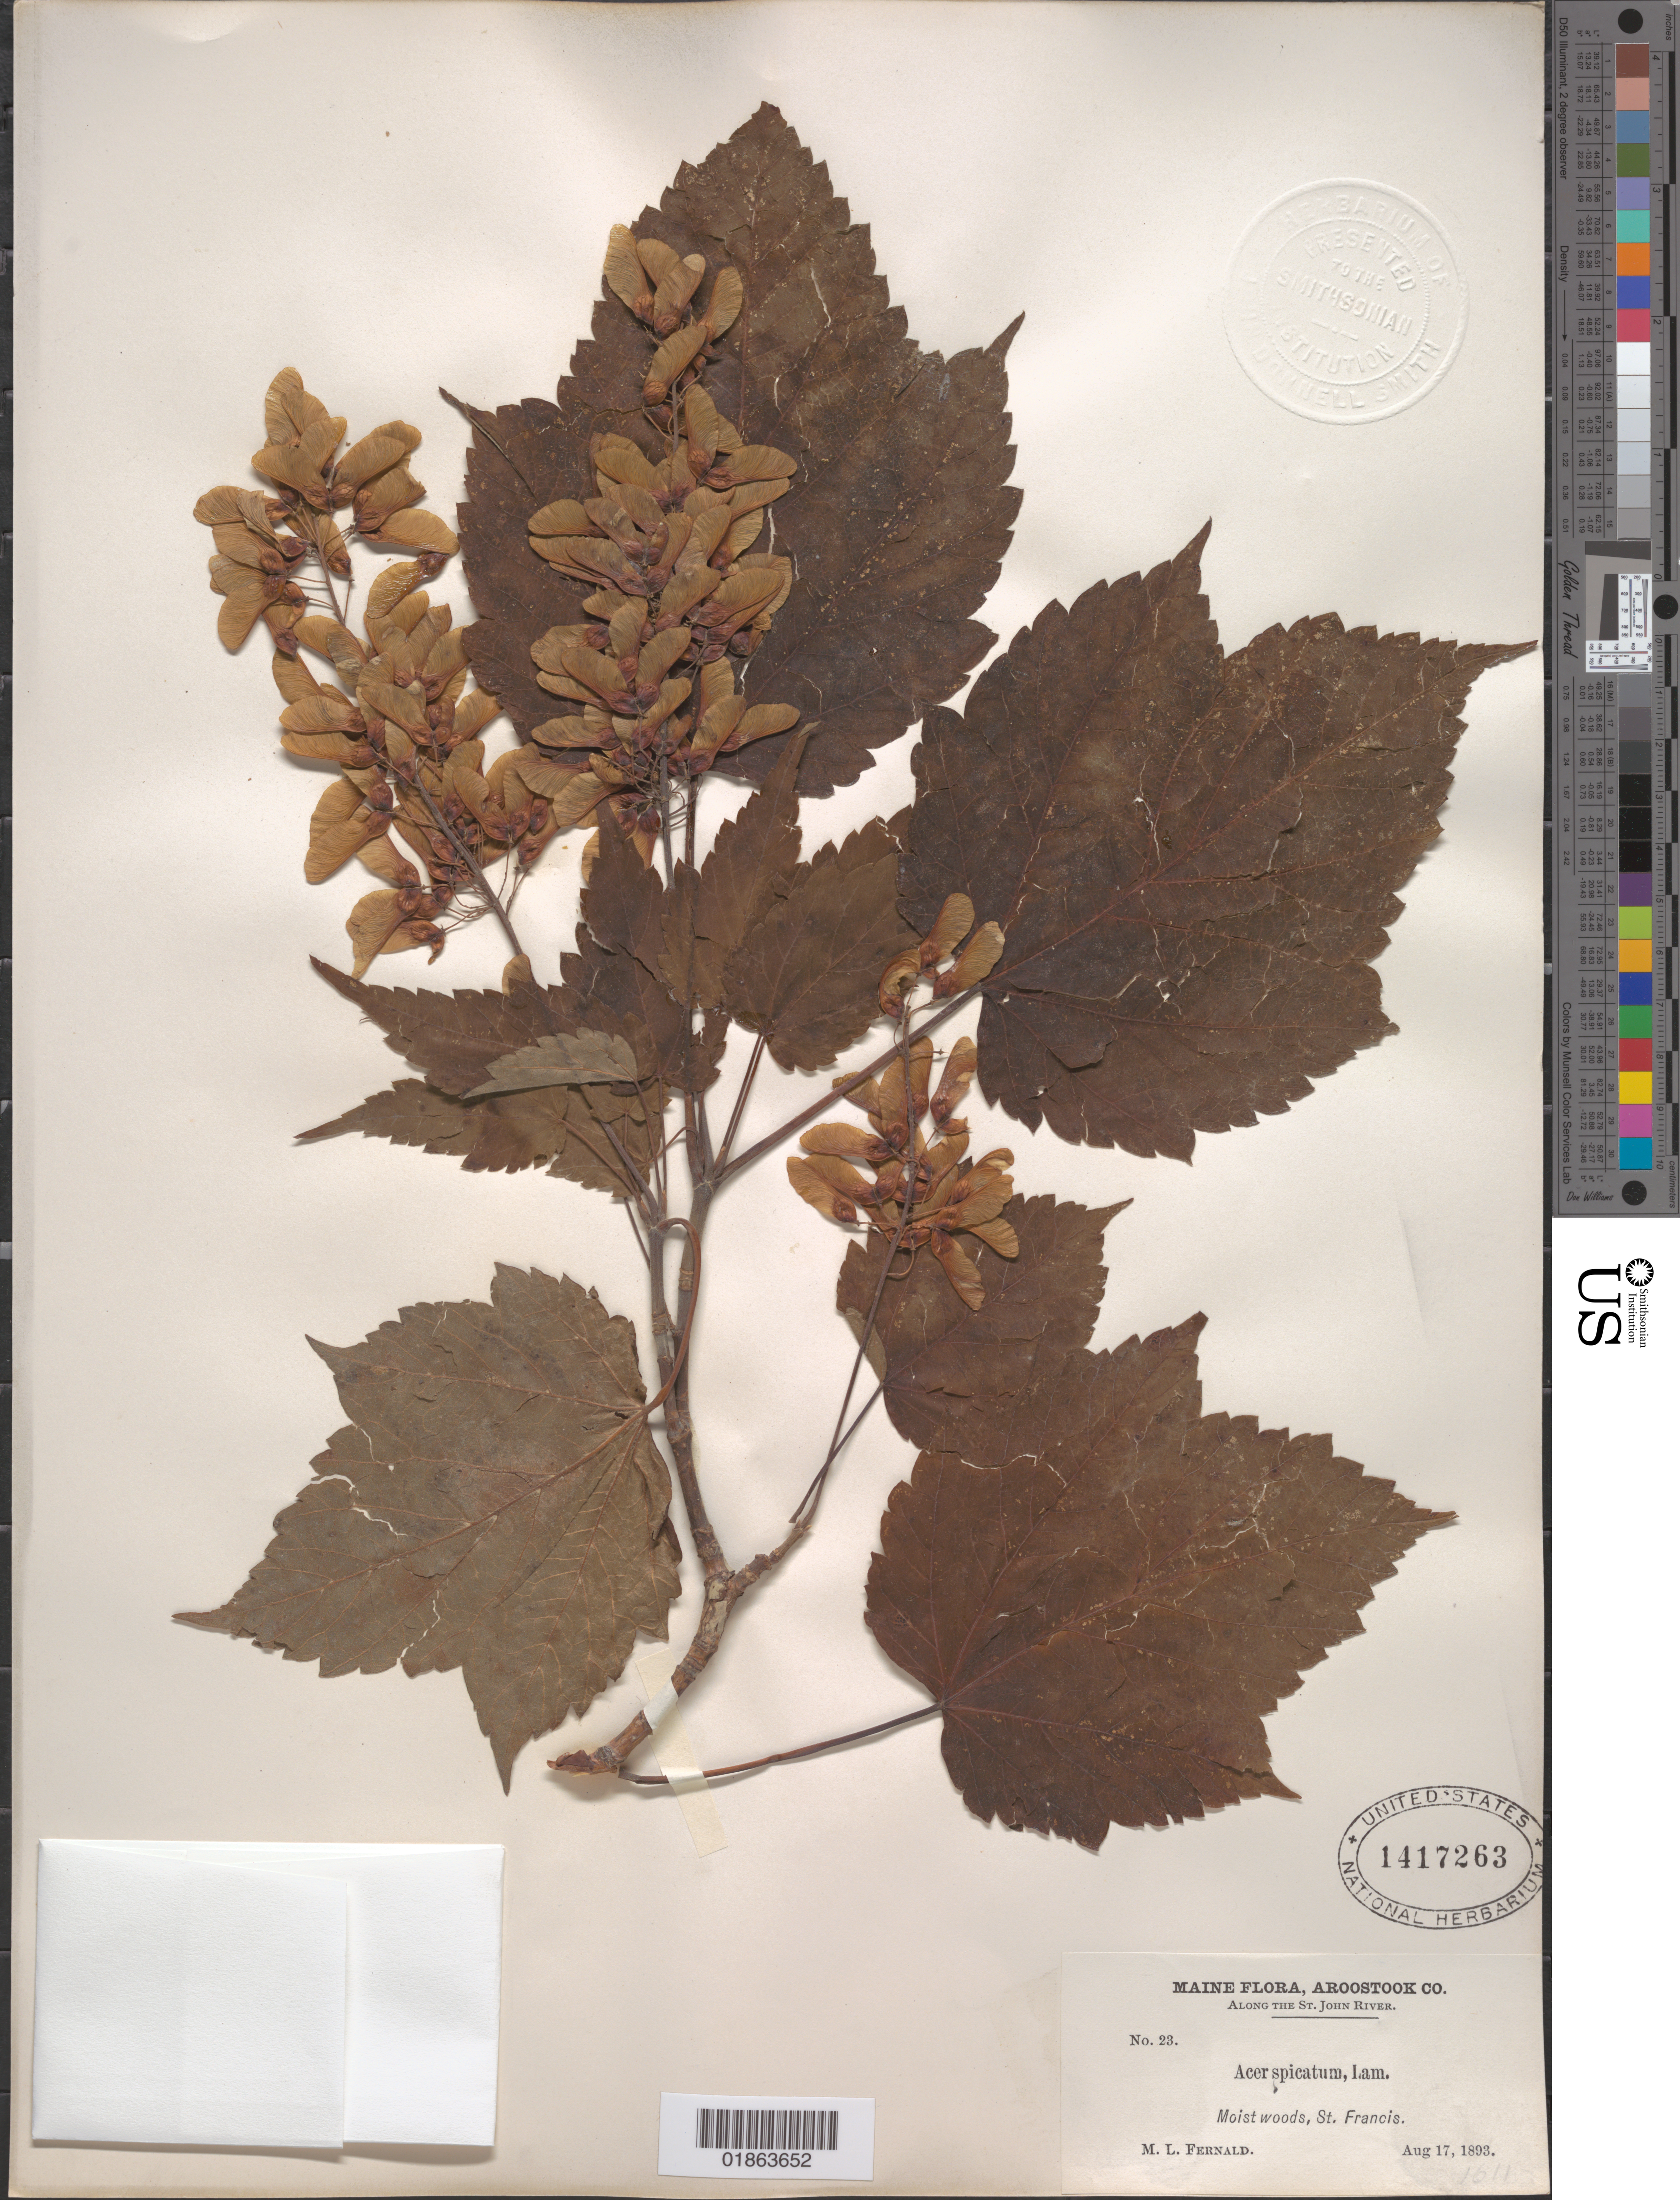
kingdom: Plantae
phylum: Tracheophyta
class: Magnoliopsida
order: Sapindales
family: Sapindaceae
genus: Acer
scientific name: Acer spicatum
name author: Lam.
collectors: M. L. Fernald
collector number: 23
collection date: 1892-08-17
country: United States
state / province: Maine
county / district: Aroostook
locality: St. Francis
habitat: Moist woods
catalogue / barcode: US 1417263